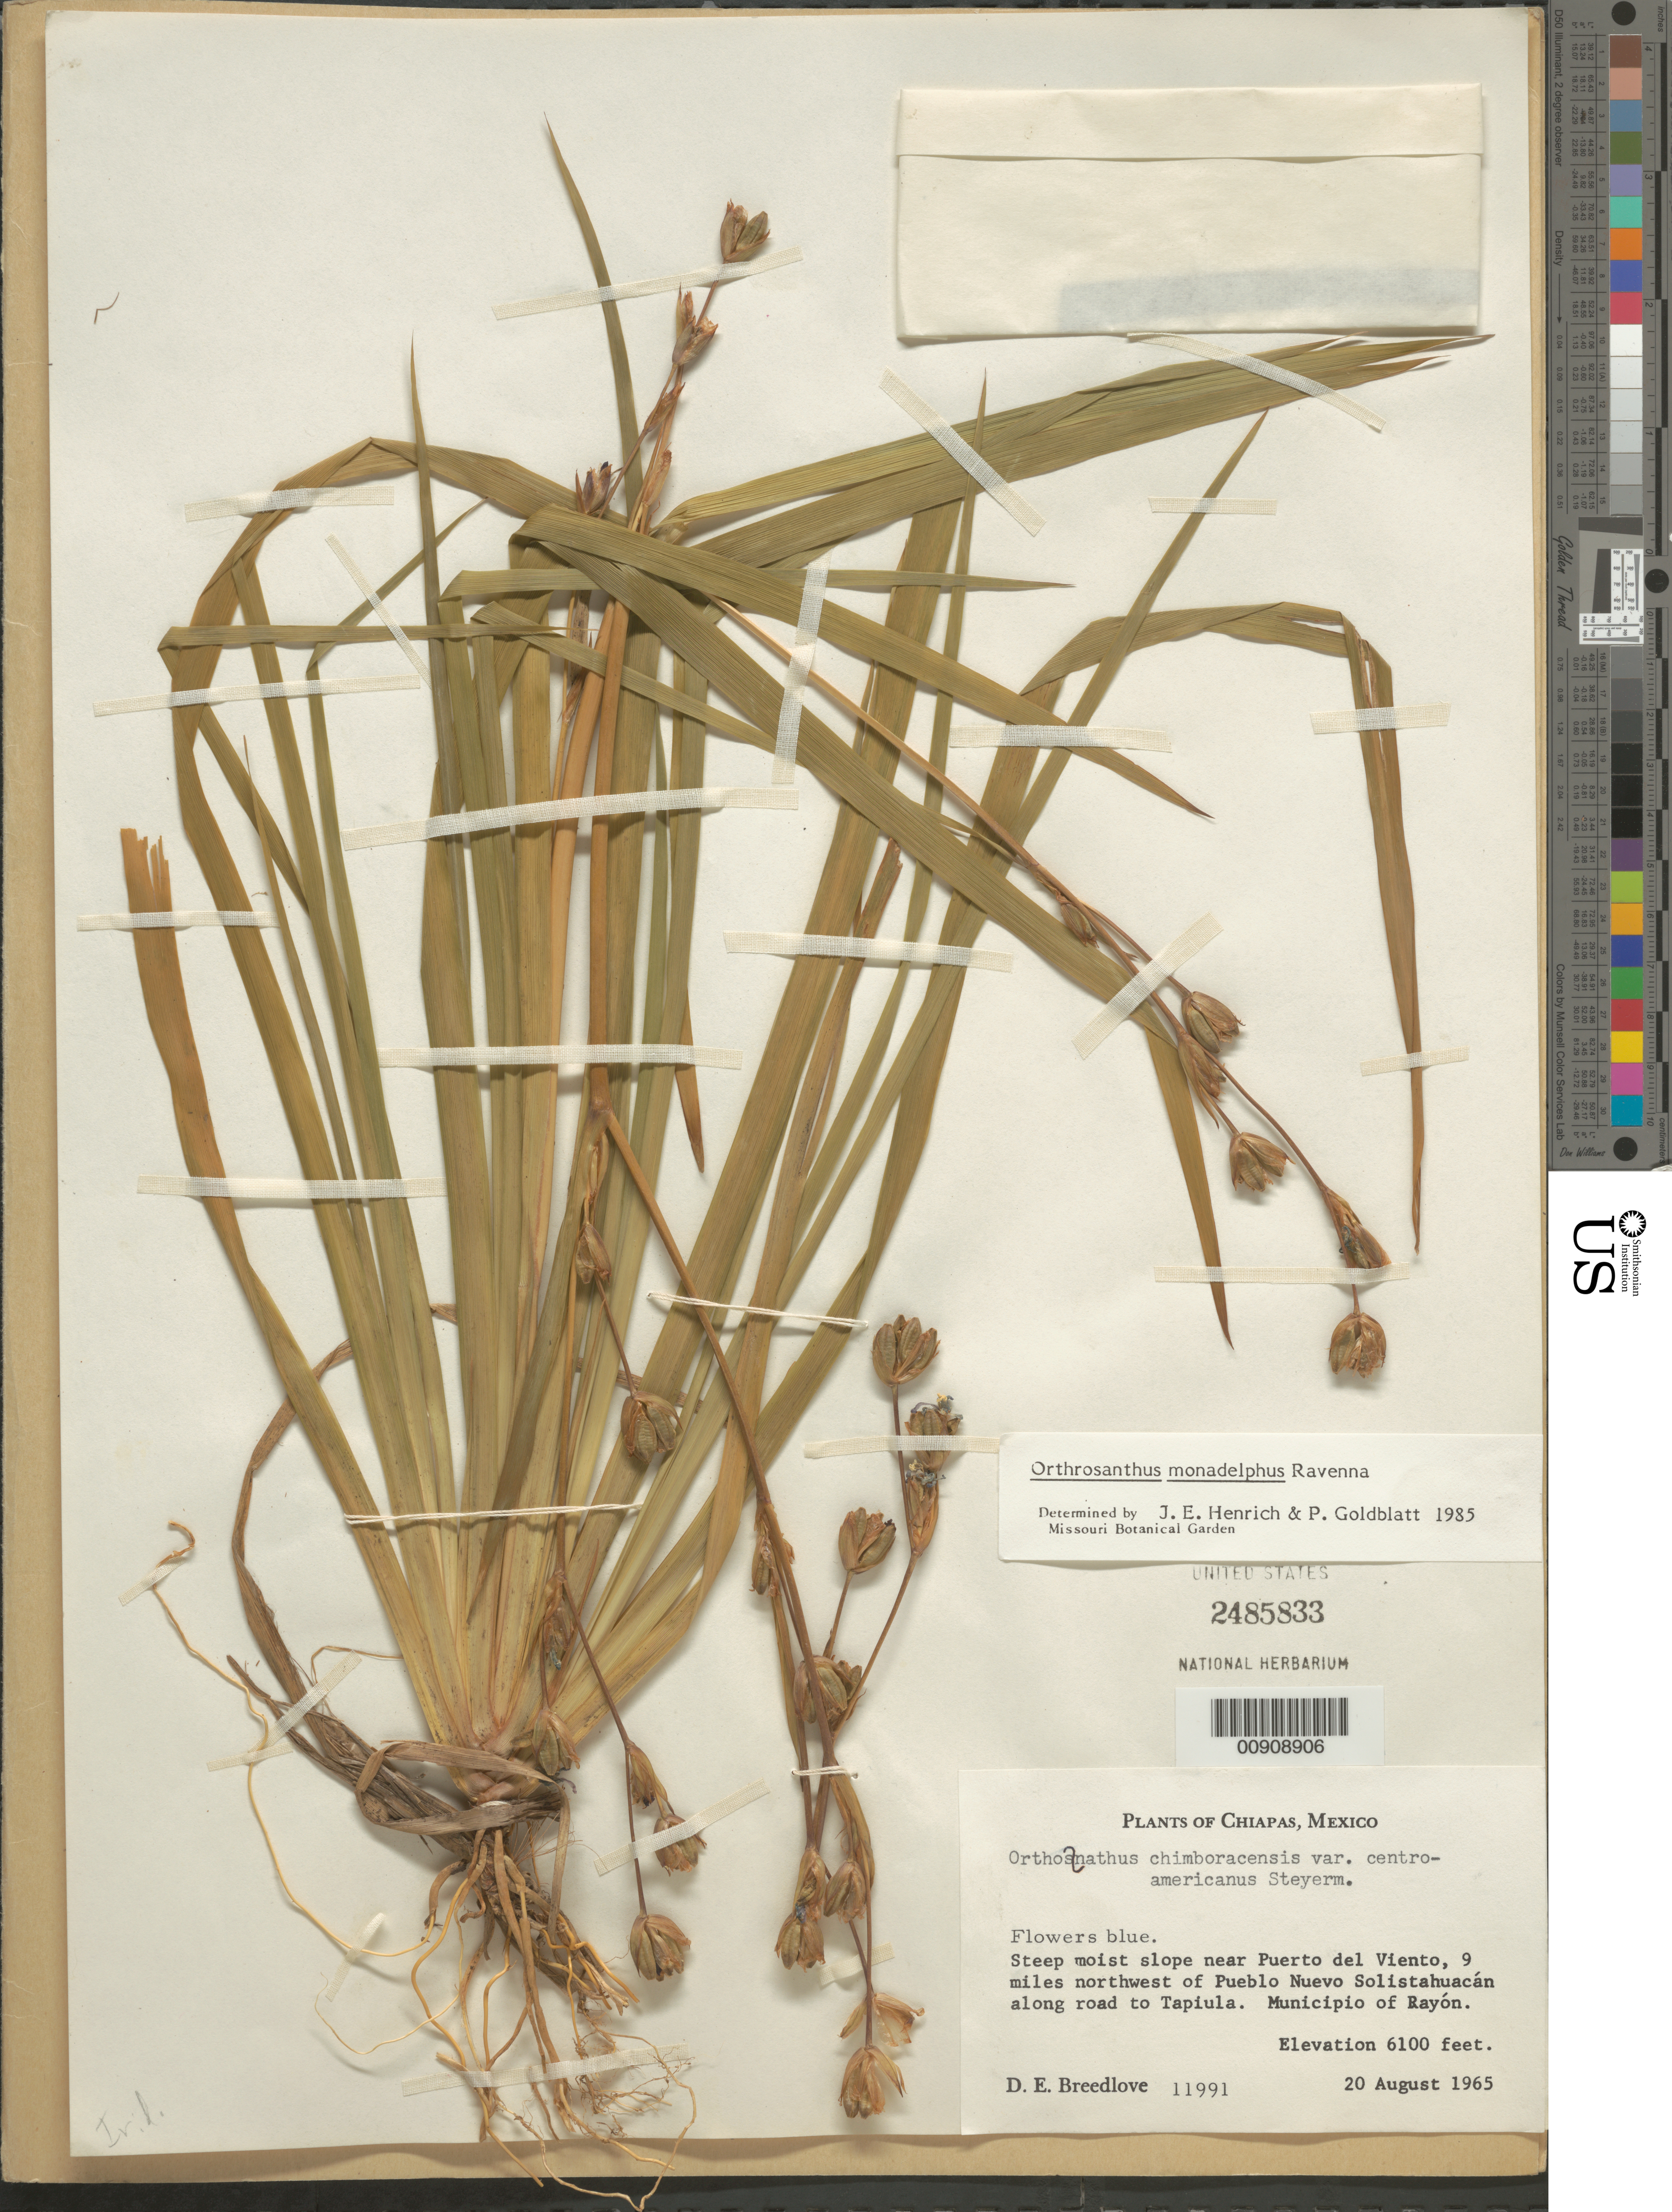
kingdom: Plantae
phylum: Tracheophyta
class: Liliopsida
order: Asparagales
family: Iridaceae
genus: Orthrosanthus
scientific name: Orthrosanthus monadelphus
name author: Ravenna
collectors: D. E. Breedlove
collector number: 11991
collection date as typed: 20 Aug 1965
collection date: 1965-08-20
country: Mexico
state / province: Chiapas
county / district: Rayón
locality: Near Puerto del Viento, 9 miles northwest of Pueblo Nuevo Solistahuacán along road to Tapiula. Municipio de Rayón, Chiapas.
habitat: Steep moist slope.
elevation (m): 1859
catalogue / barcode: US 2485833